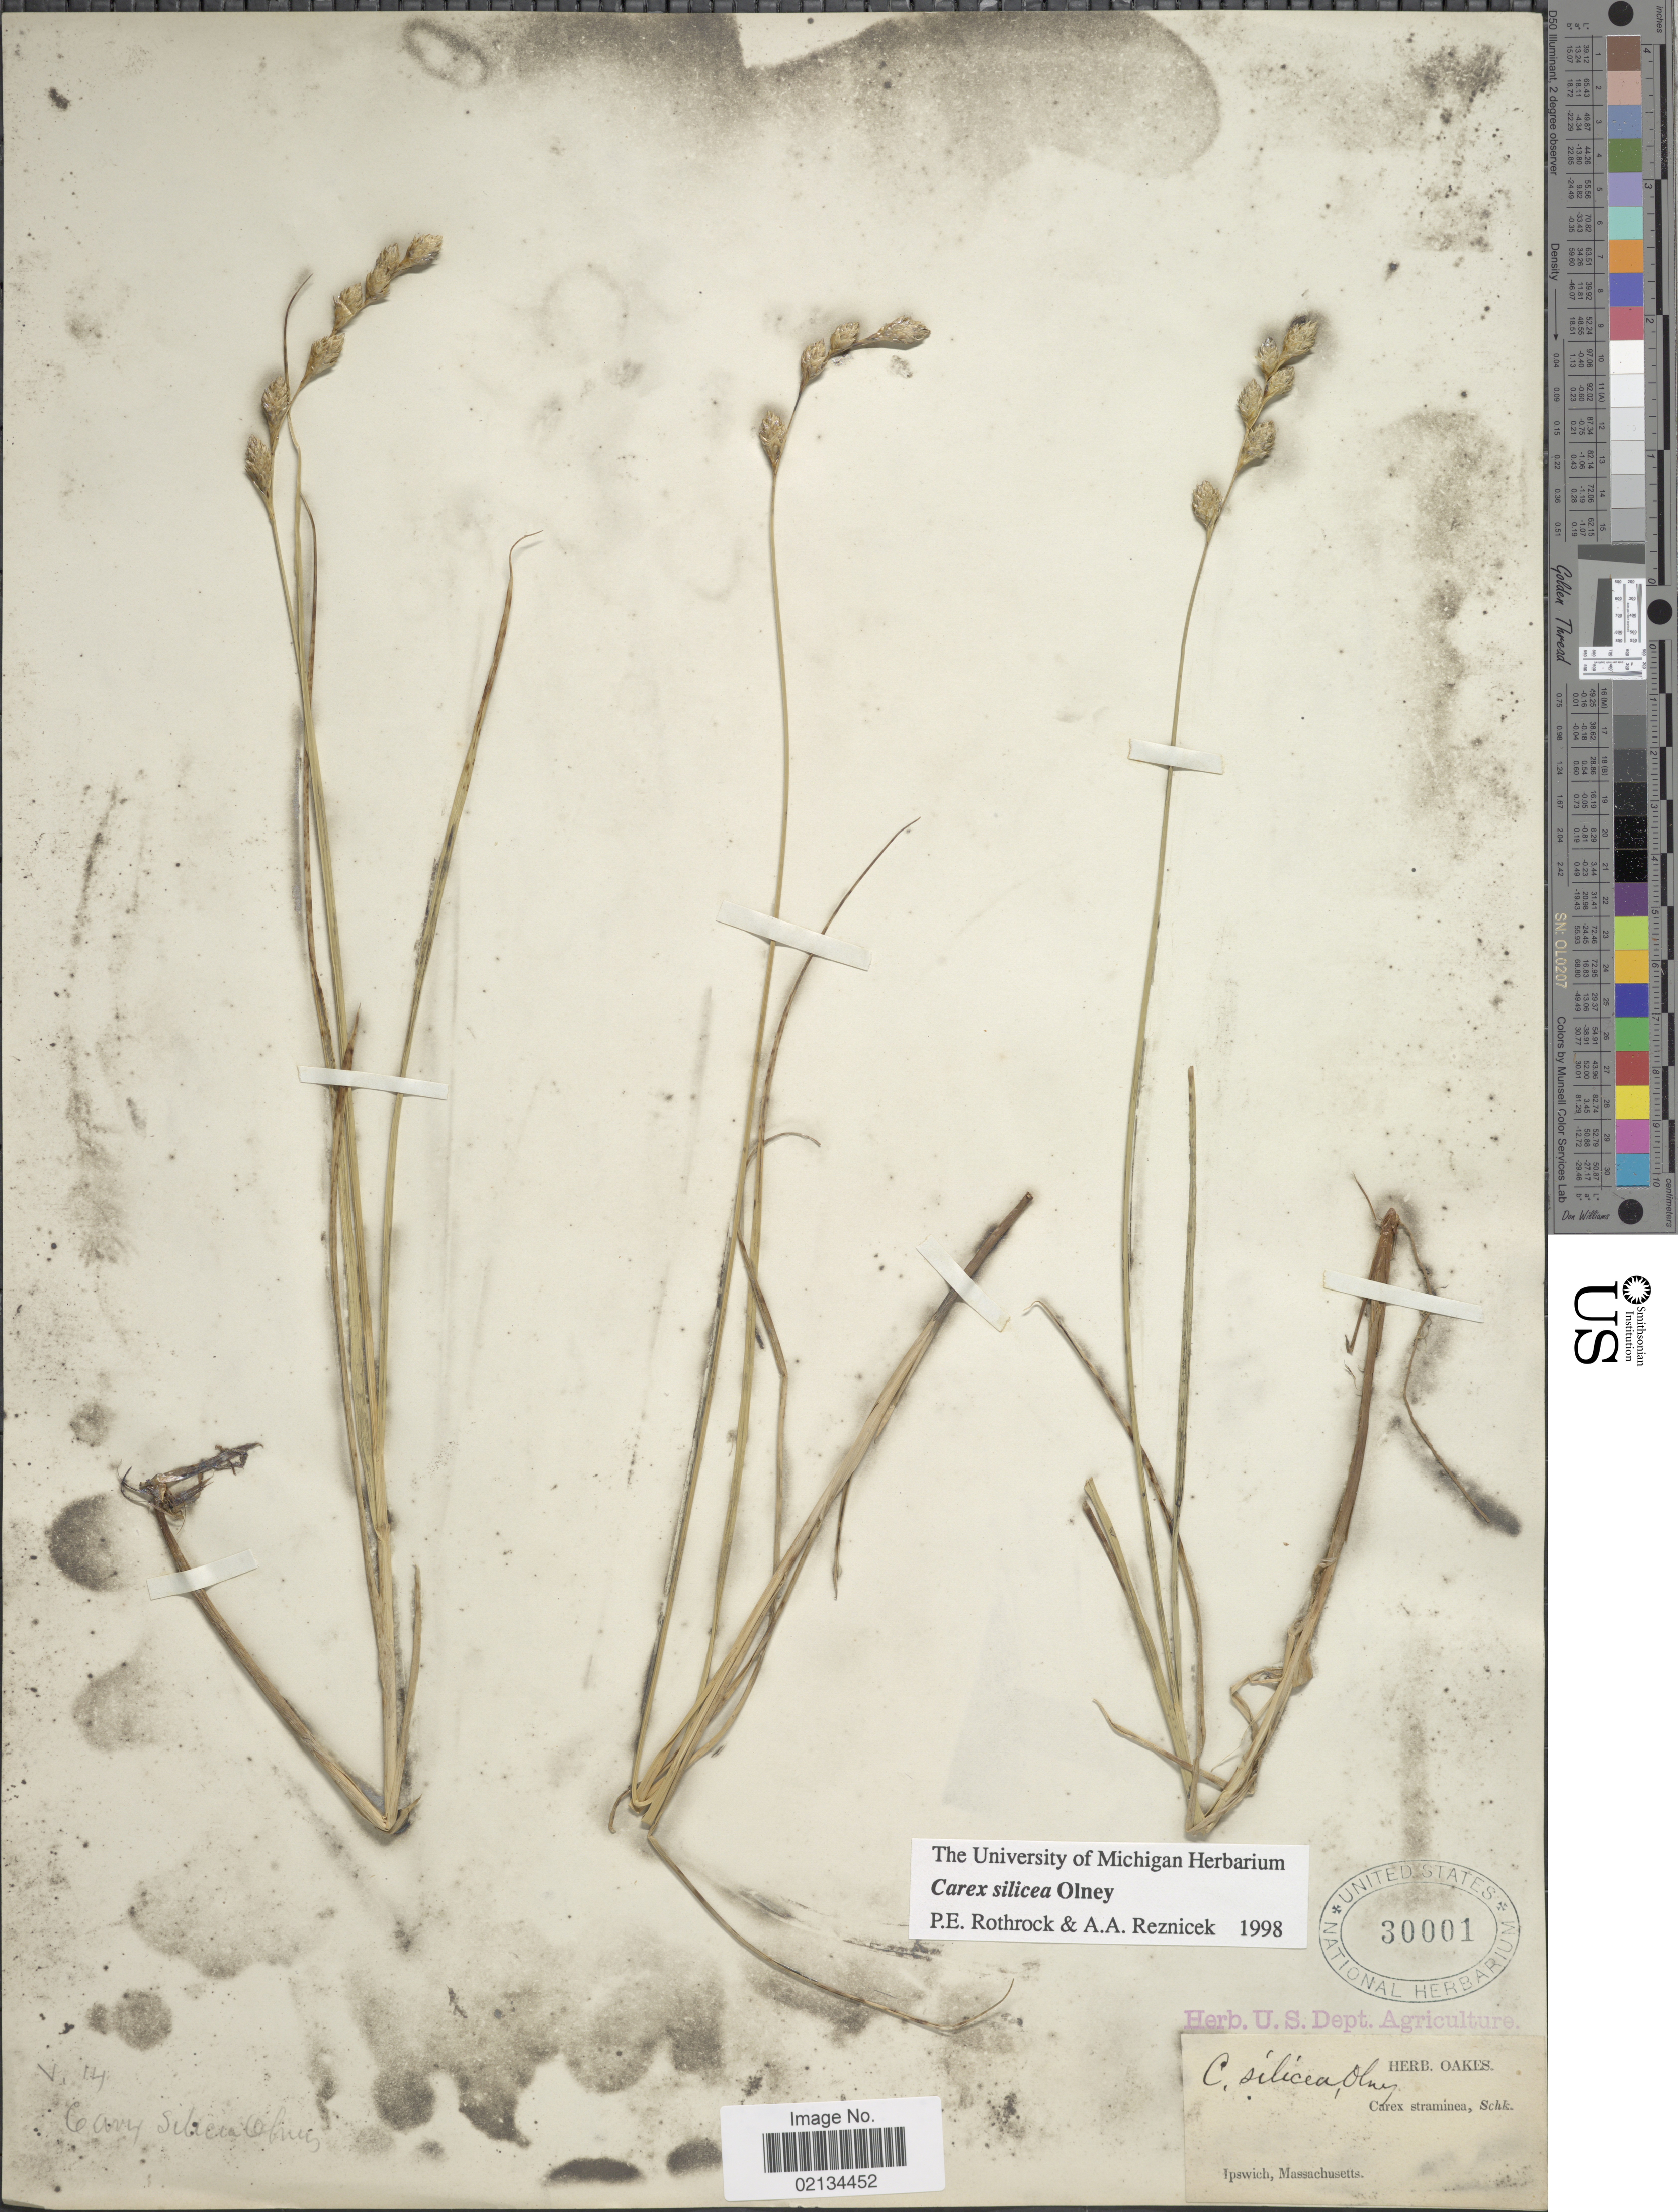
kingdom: Plantae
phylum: Tracheophyta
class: Liliopsida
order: Poales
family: Cyperaceae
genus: Carex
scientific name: Carex silicea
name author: Olney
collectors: ex herb. Oakes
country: United States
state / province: Massachusetts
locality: Ipswich.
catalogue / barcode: US 30001